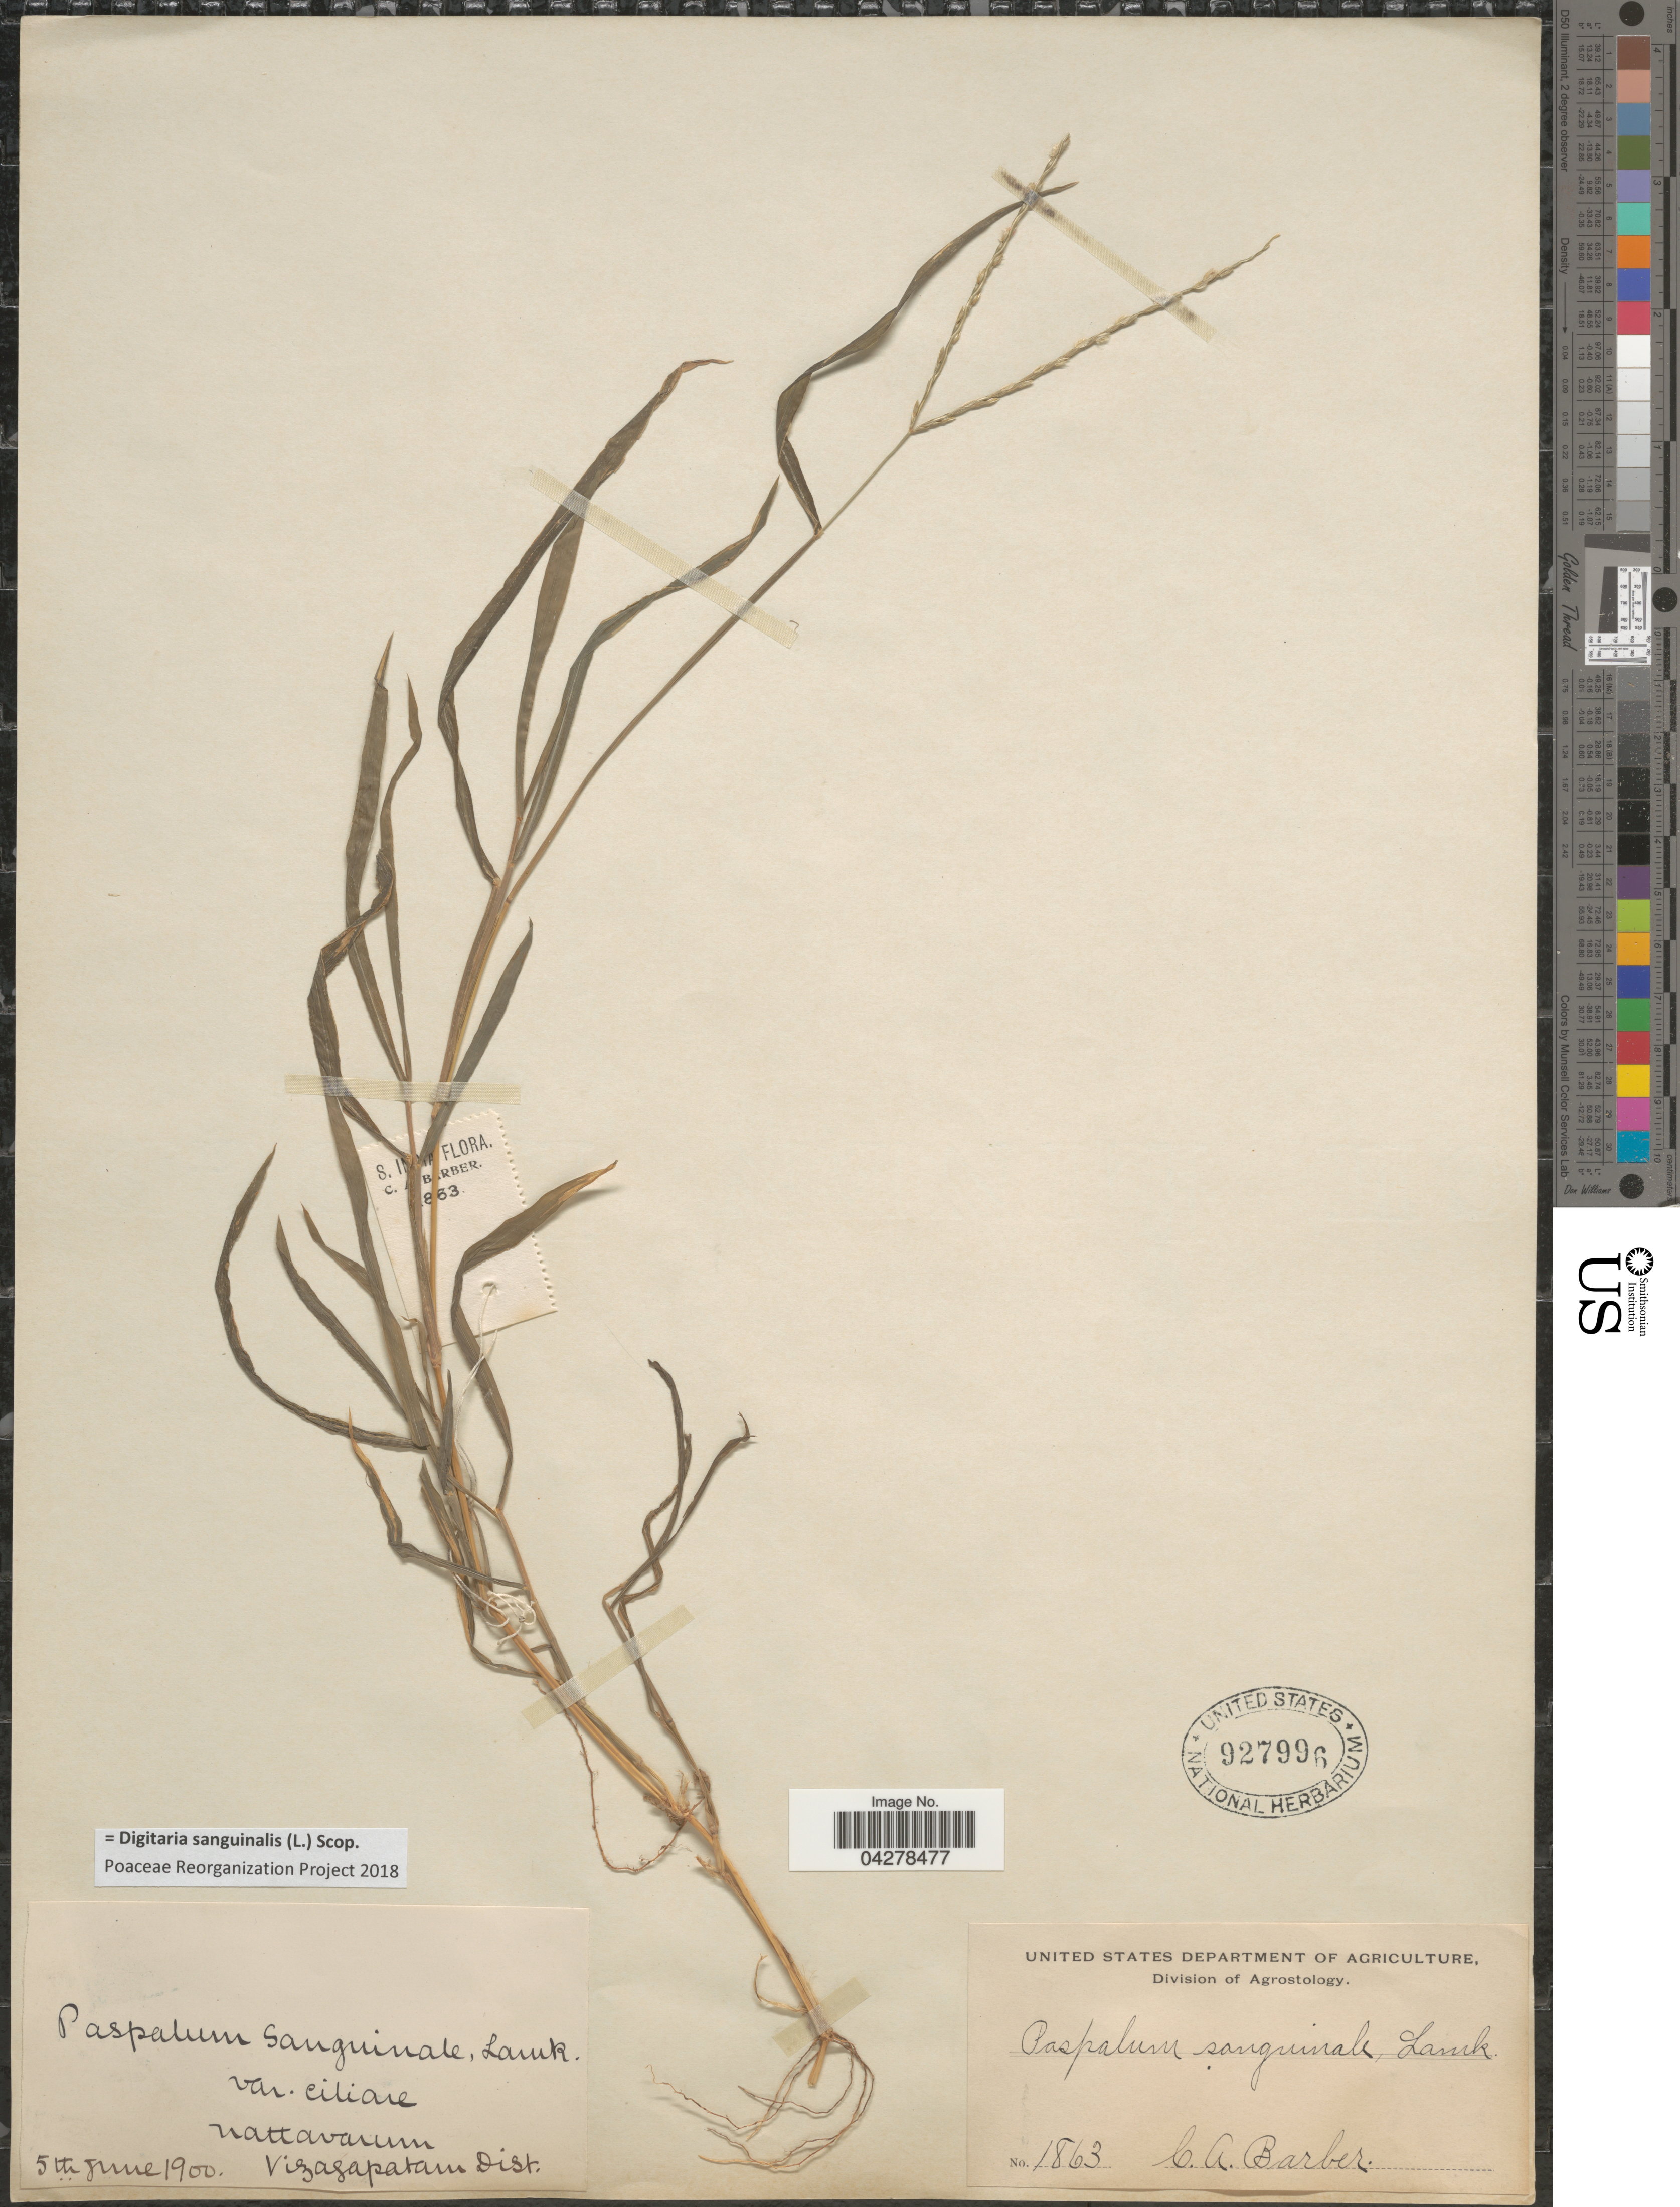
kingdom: Plantae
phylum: Tracheophyta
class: Liliopsida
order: Poales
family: Poaceae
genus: Digitaria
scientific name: Digitaria sanguinalis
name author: (L.) Scop.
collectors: C. Barber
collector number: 1863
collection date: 1900-06-05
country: India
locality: Nattavarum. Vizagapatam Dist.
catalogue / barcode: US 927996